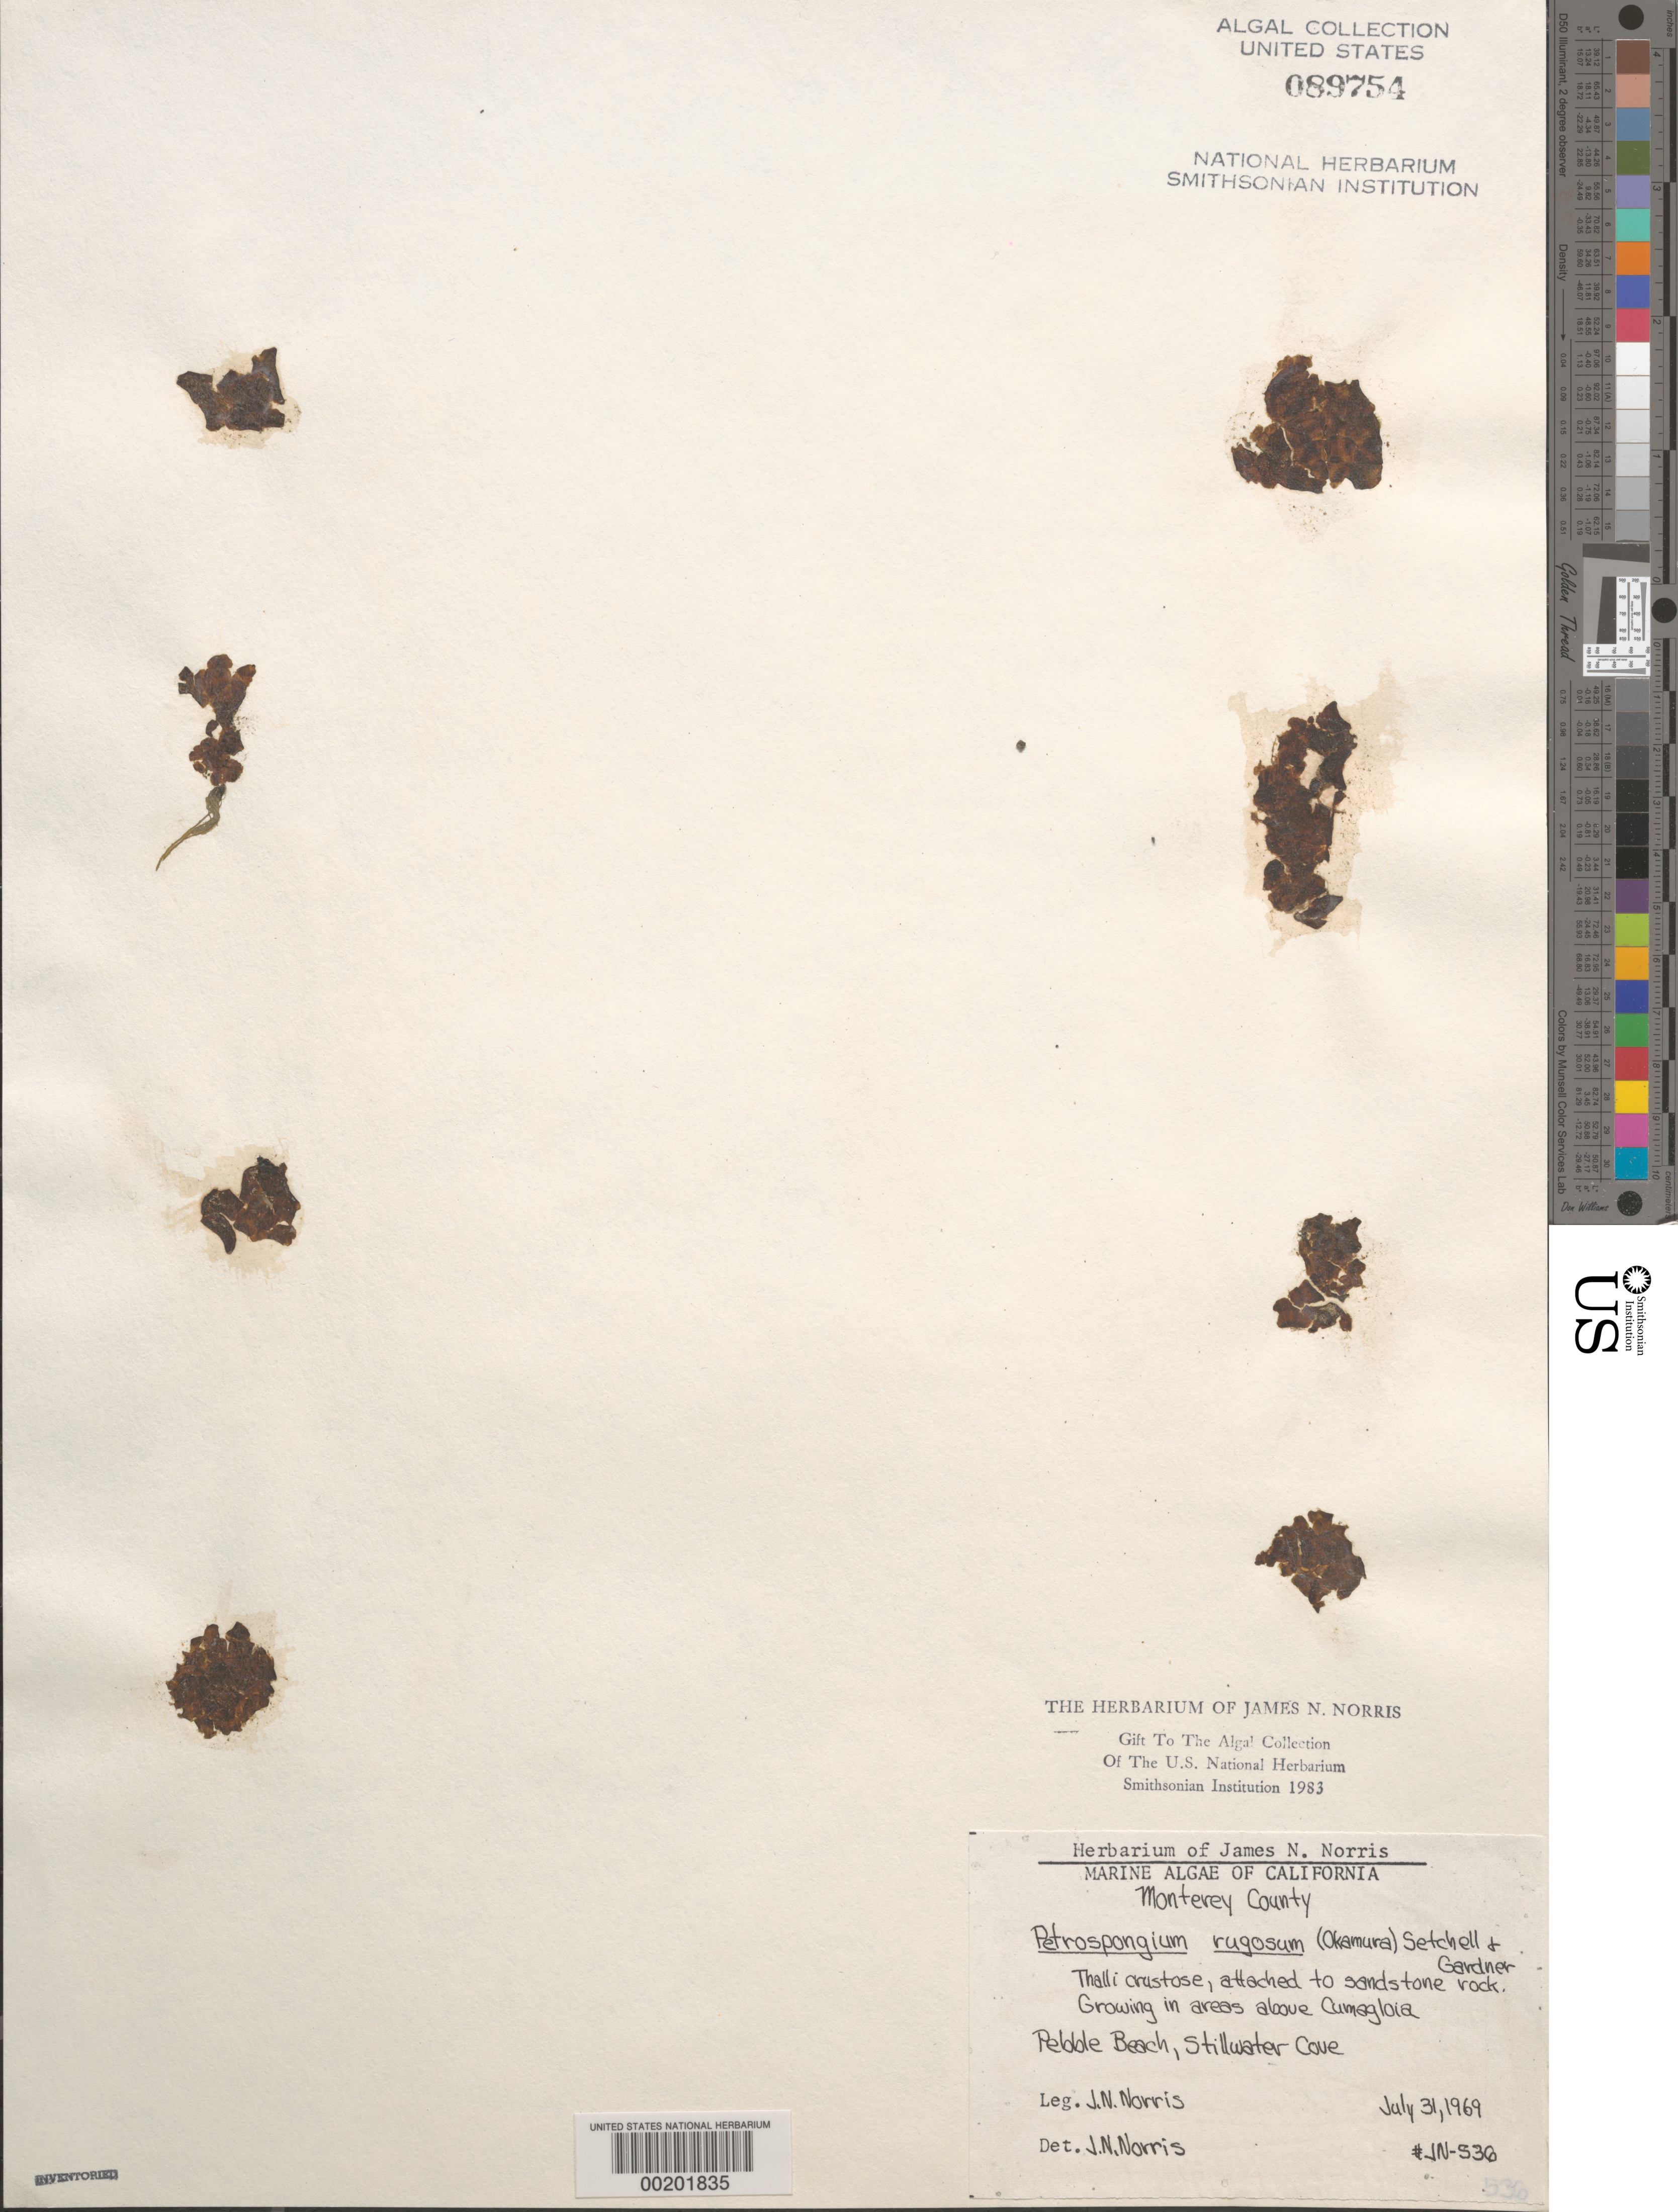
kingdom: Chromista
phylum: Ochrophyta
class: Phaeophyceae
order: Ectocarpales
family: Petrospongiaceae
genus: Petrospongium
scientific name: Petrospongium rugosum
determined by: Norris, James N.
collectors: J. N. Norris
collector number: JN-536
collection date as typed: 31 Jul 1969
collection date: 1969-07-31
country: United States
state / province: California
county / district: Monterey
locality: Pebble Beach, Stillwater Cove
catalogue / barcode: US 89754